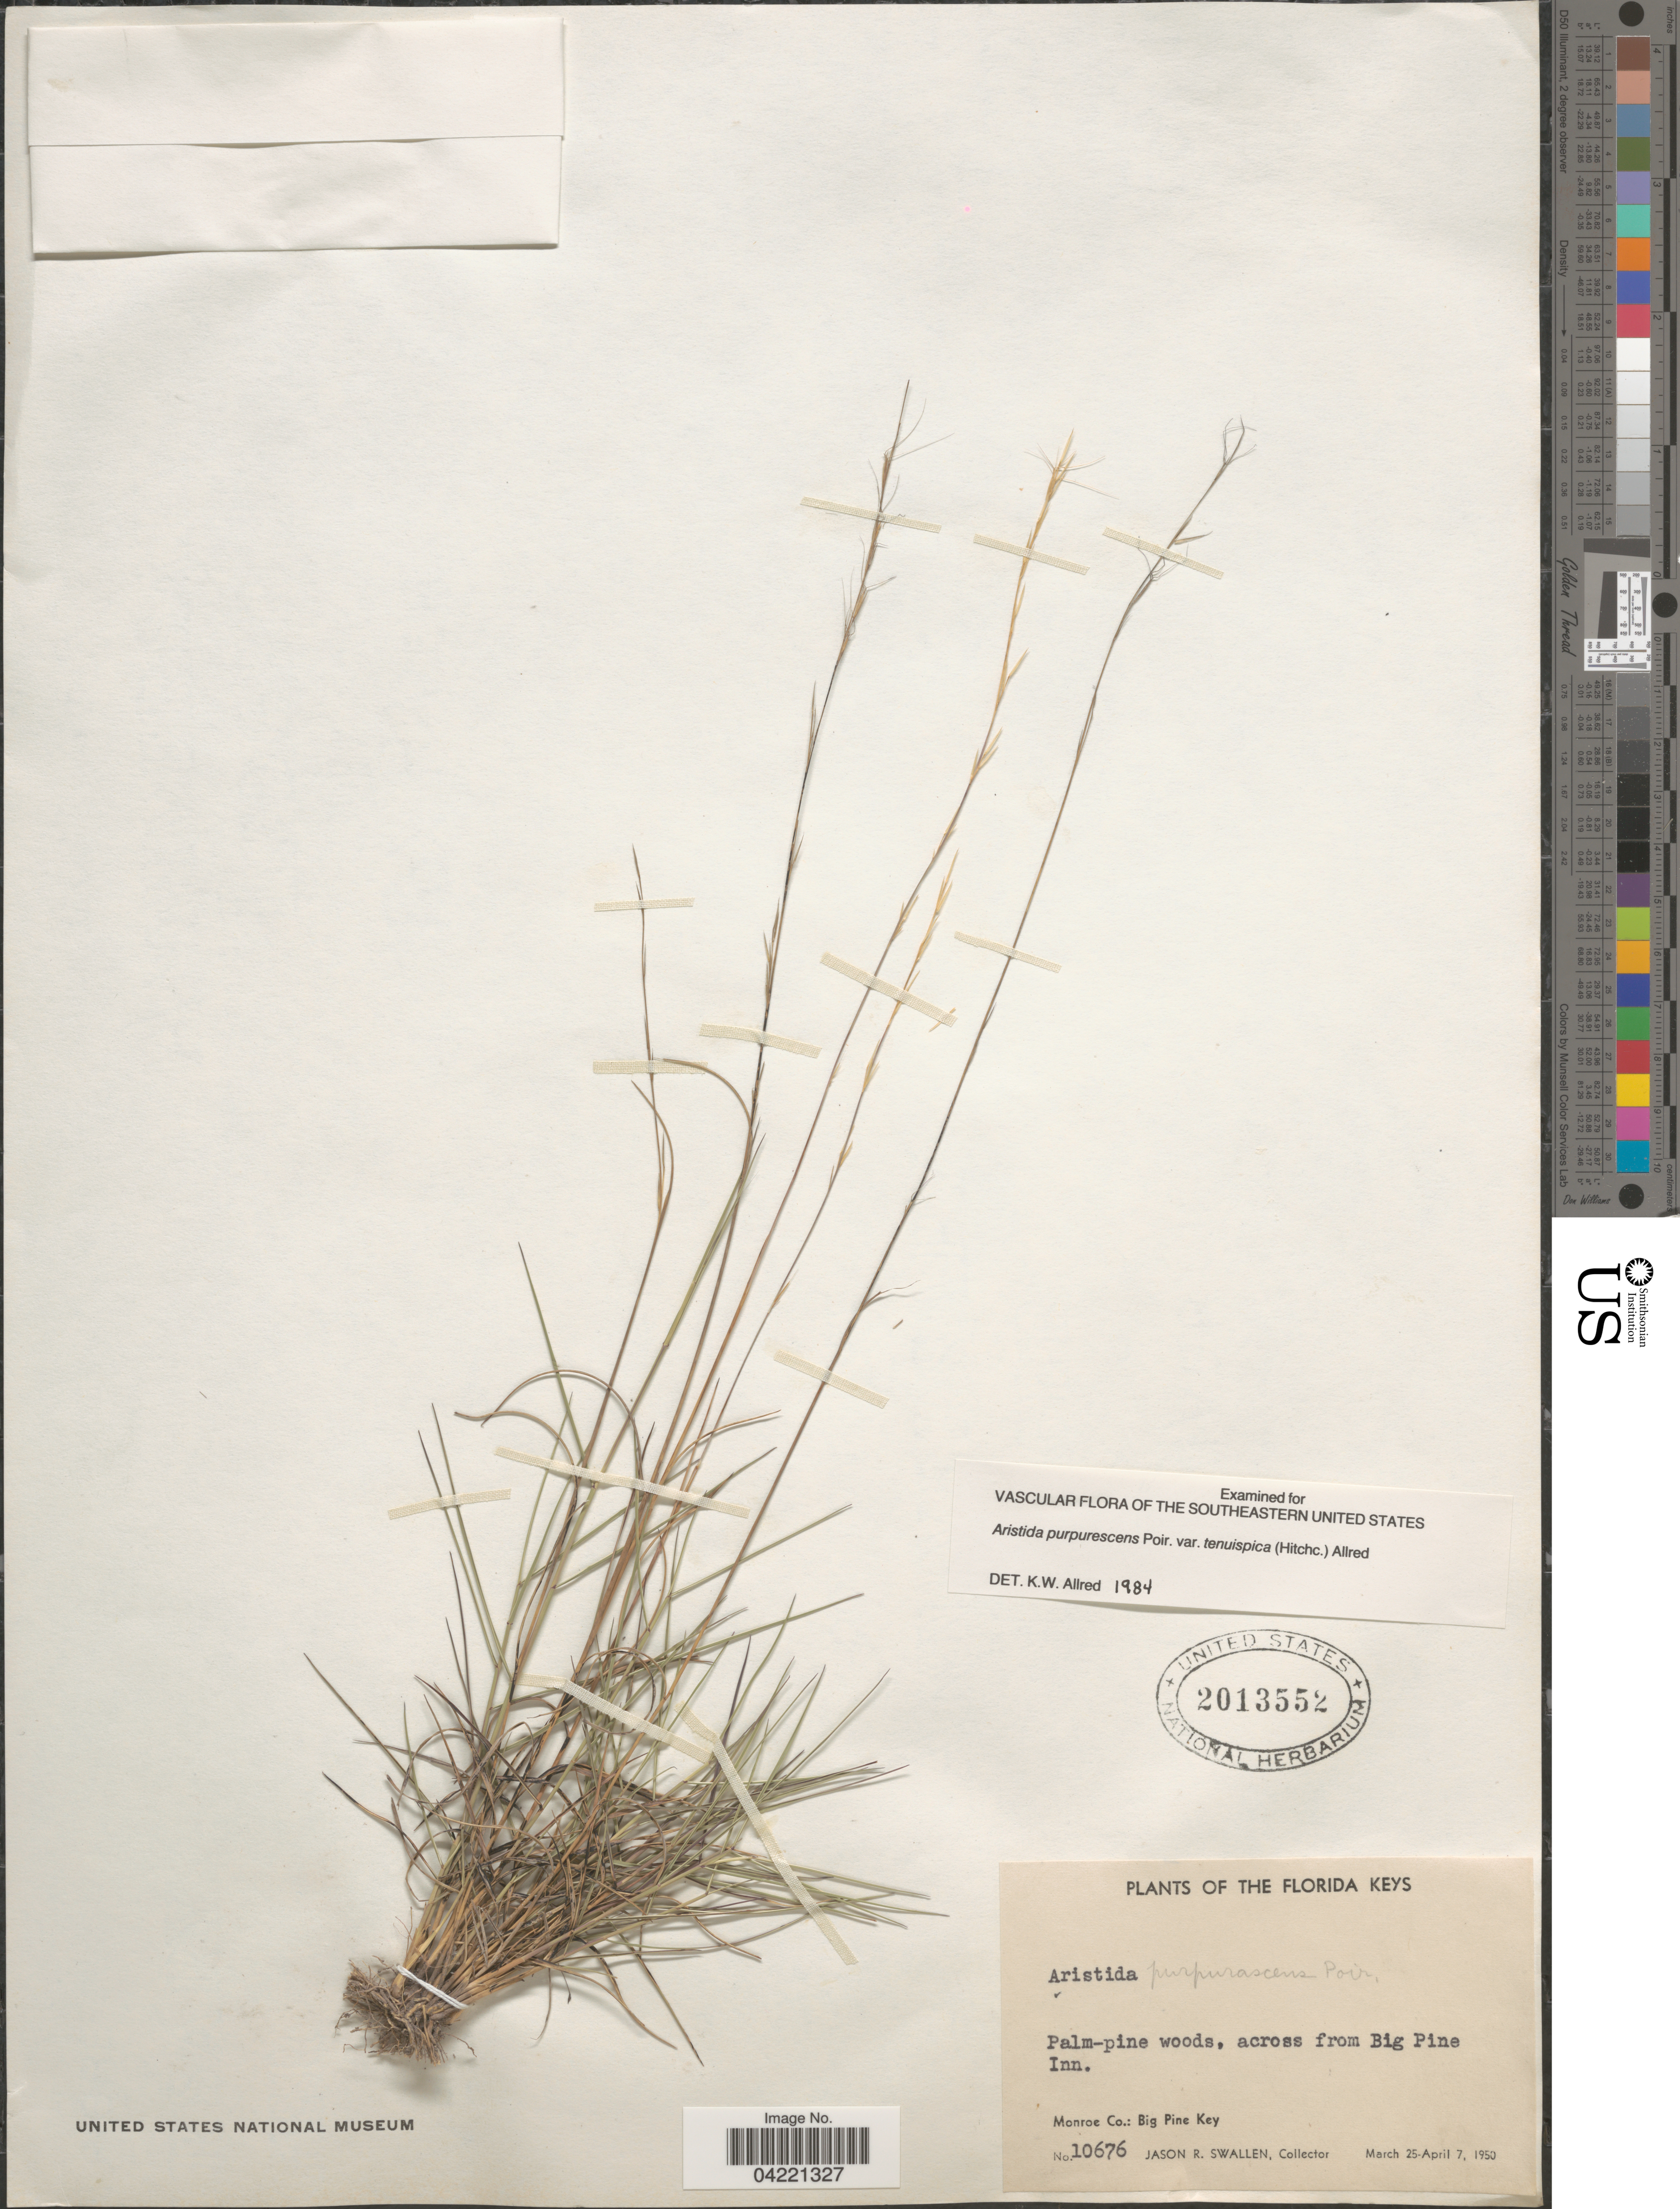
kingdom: Plantae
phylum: Tracheophyta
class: Liliopsida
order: Poales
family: Poaceae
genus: Aristida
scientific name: Aristida purpurascens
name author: Poir.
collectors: J. R. Swallen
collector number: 10676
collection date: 1950-03-25/1950-04-07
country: United States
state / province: Florida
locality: Florida Keys. Palm-pine woods, across from Big Pine Inn. Monroe Co.: Big Pine Key.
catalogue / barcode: US 2013552